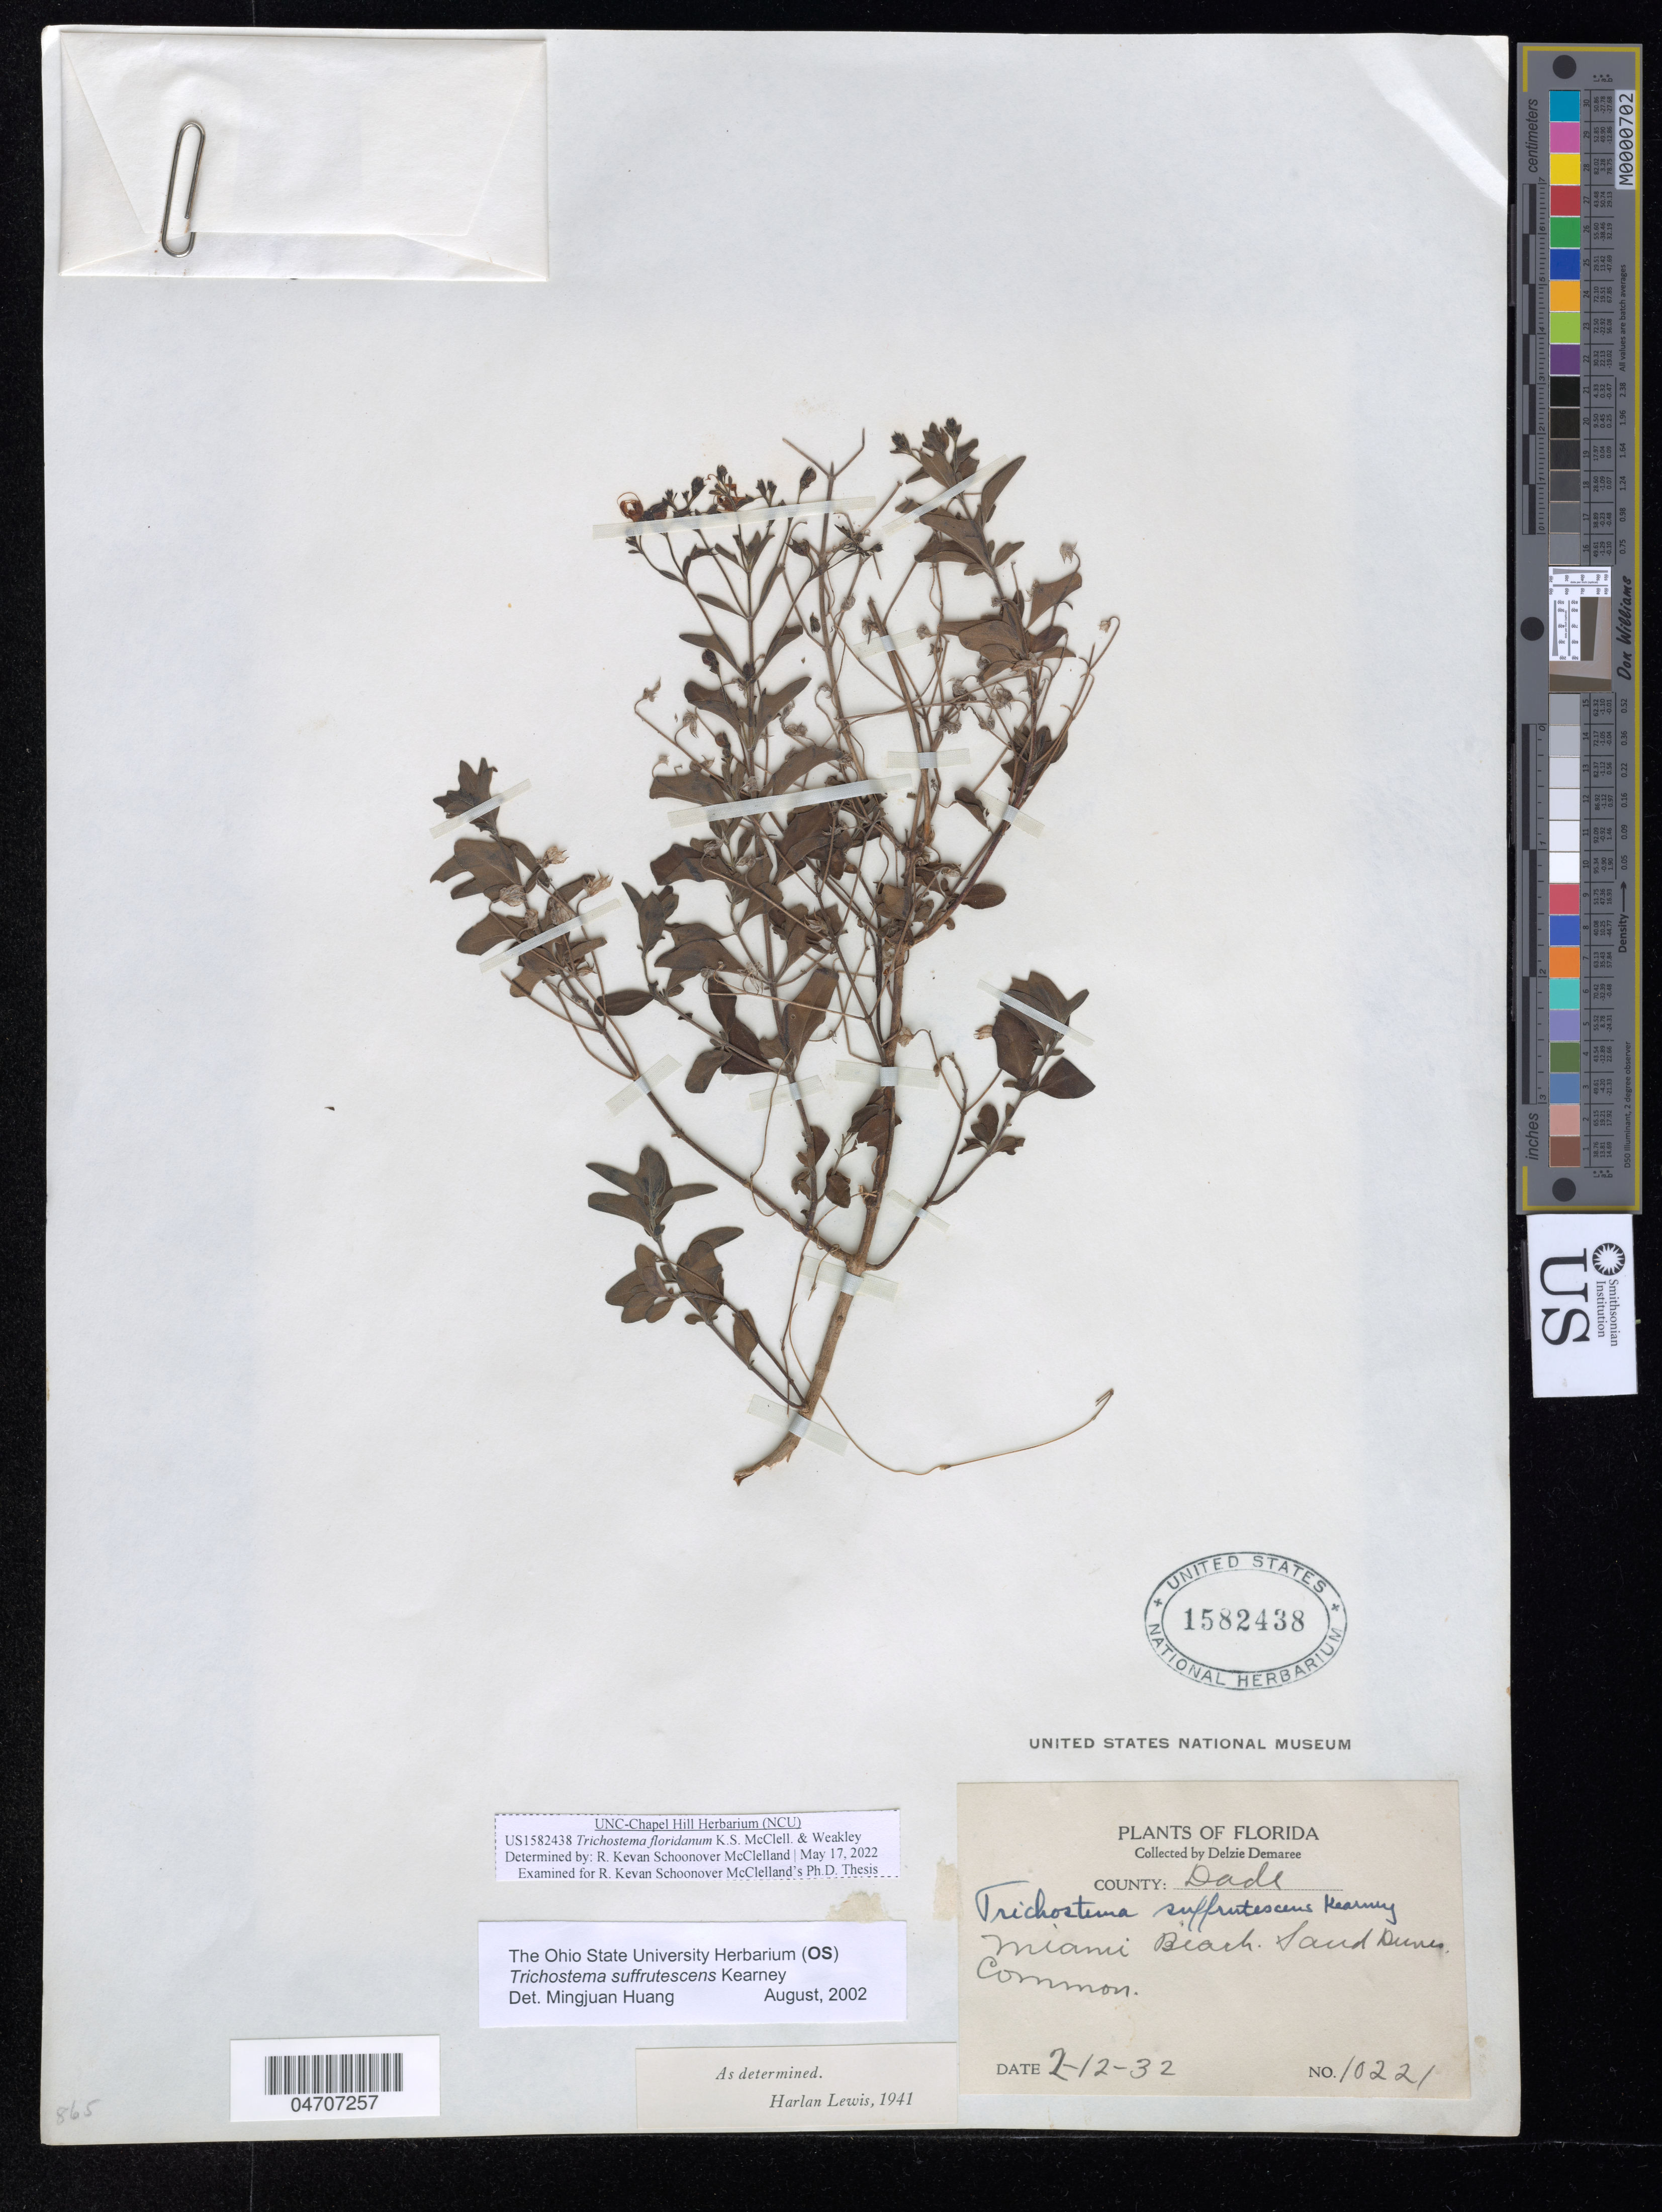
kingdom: Plantae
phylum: Tracheophyta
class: Magnoliopsida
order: Lamiales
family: Lamiaceae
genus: Trichostema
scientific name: Trichostema floridanum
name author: K. S. McClell. & Weakley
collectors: D. Demaree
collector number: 10221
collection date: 1932-02-12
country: United States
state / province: Florida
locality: County: Dade. Miami Beach. Sand Dunes.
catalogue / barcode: US 1582438